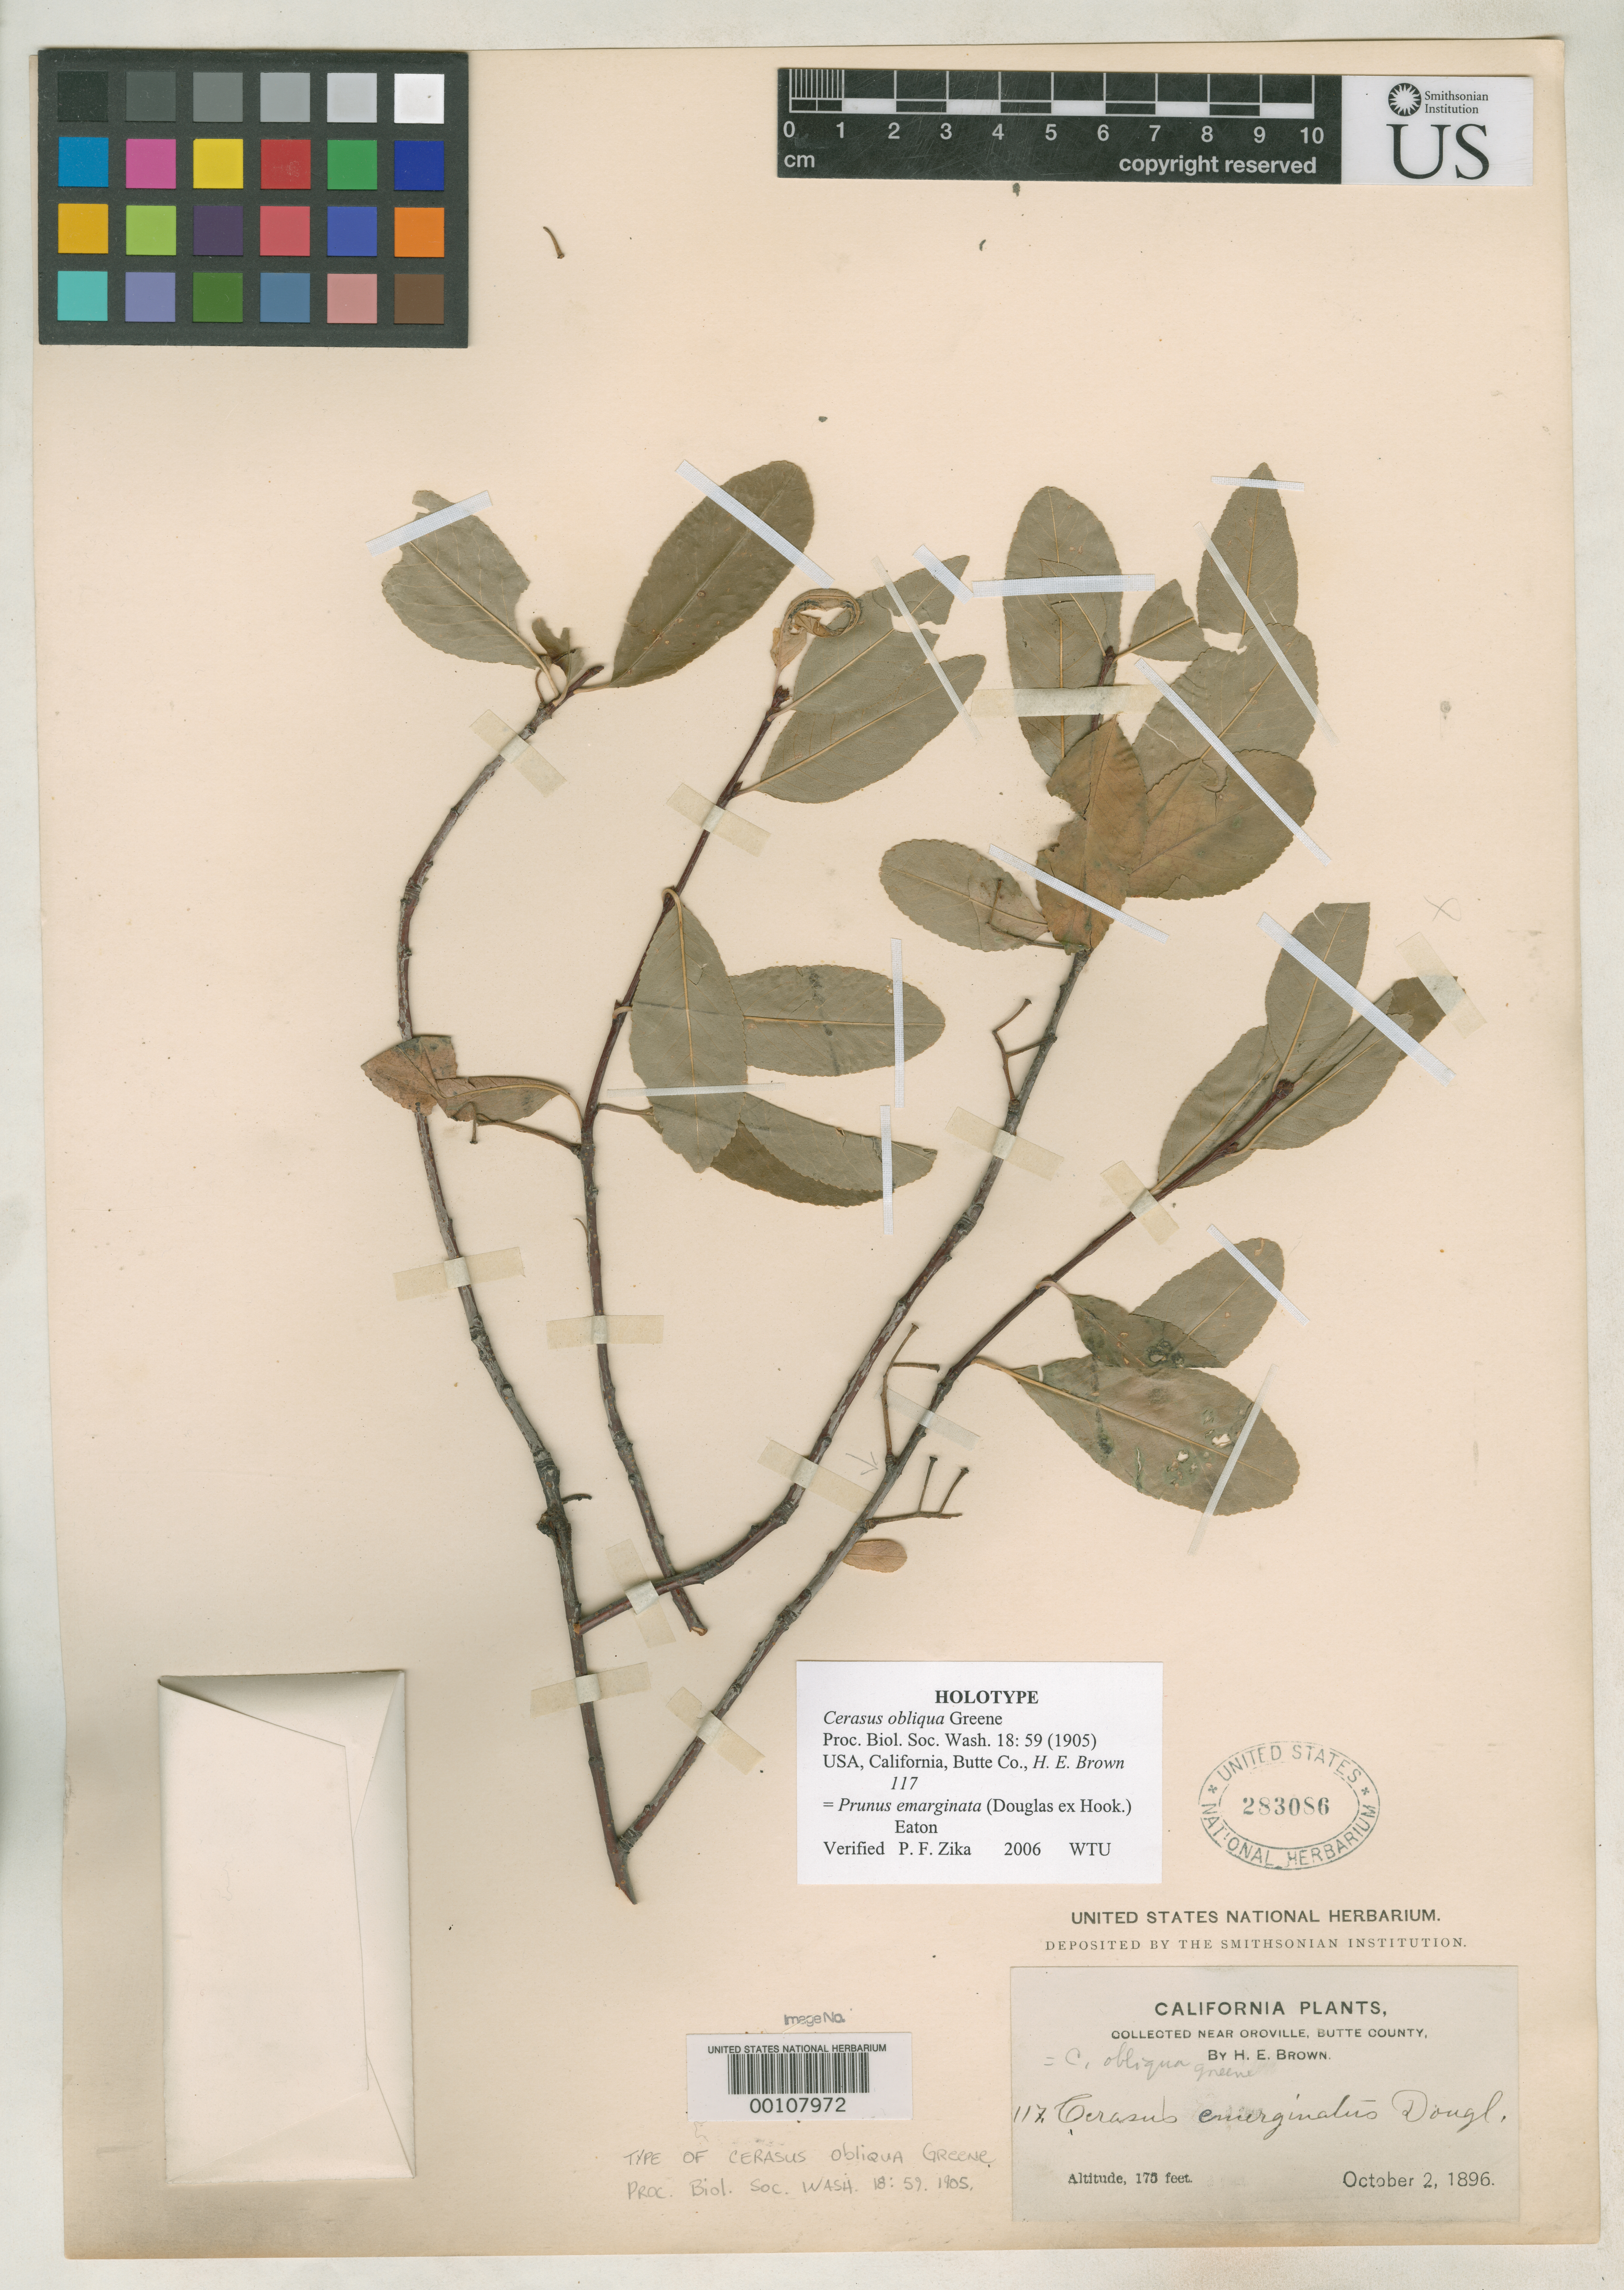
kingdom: Plantae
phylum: Tracheophyta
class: Magnoliopsida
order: Rosales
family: Rosaceae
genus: Cerasus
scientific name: Cerasus obliqua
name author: Greene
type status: Holotype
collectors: H. E. Brown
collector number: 117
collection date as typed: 02 Oct 1896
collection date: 1896-10-02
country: United States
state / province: California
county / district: Butte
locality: Near Oroville; alt. 175 ft.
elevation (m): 53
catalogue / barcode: US 283086